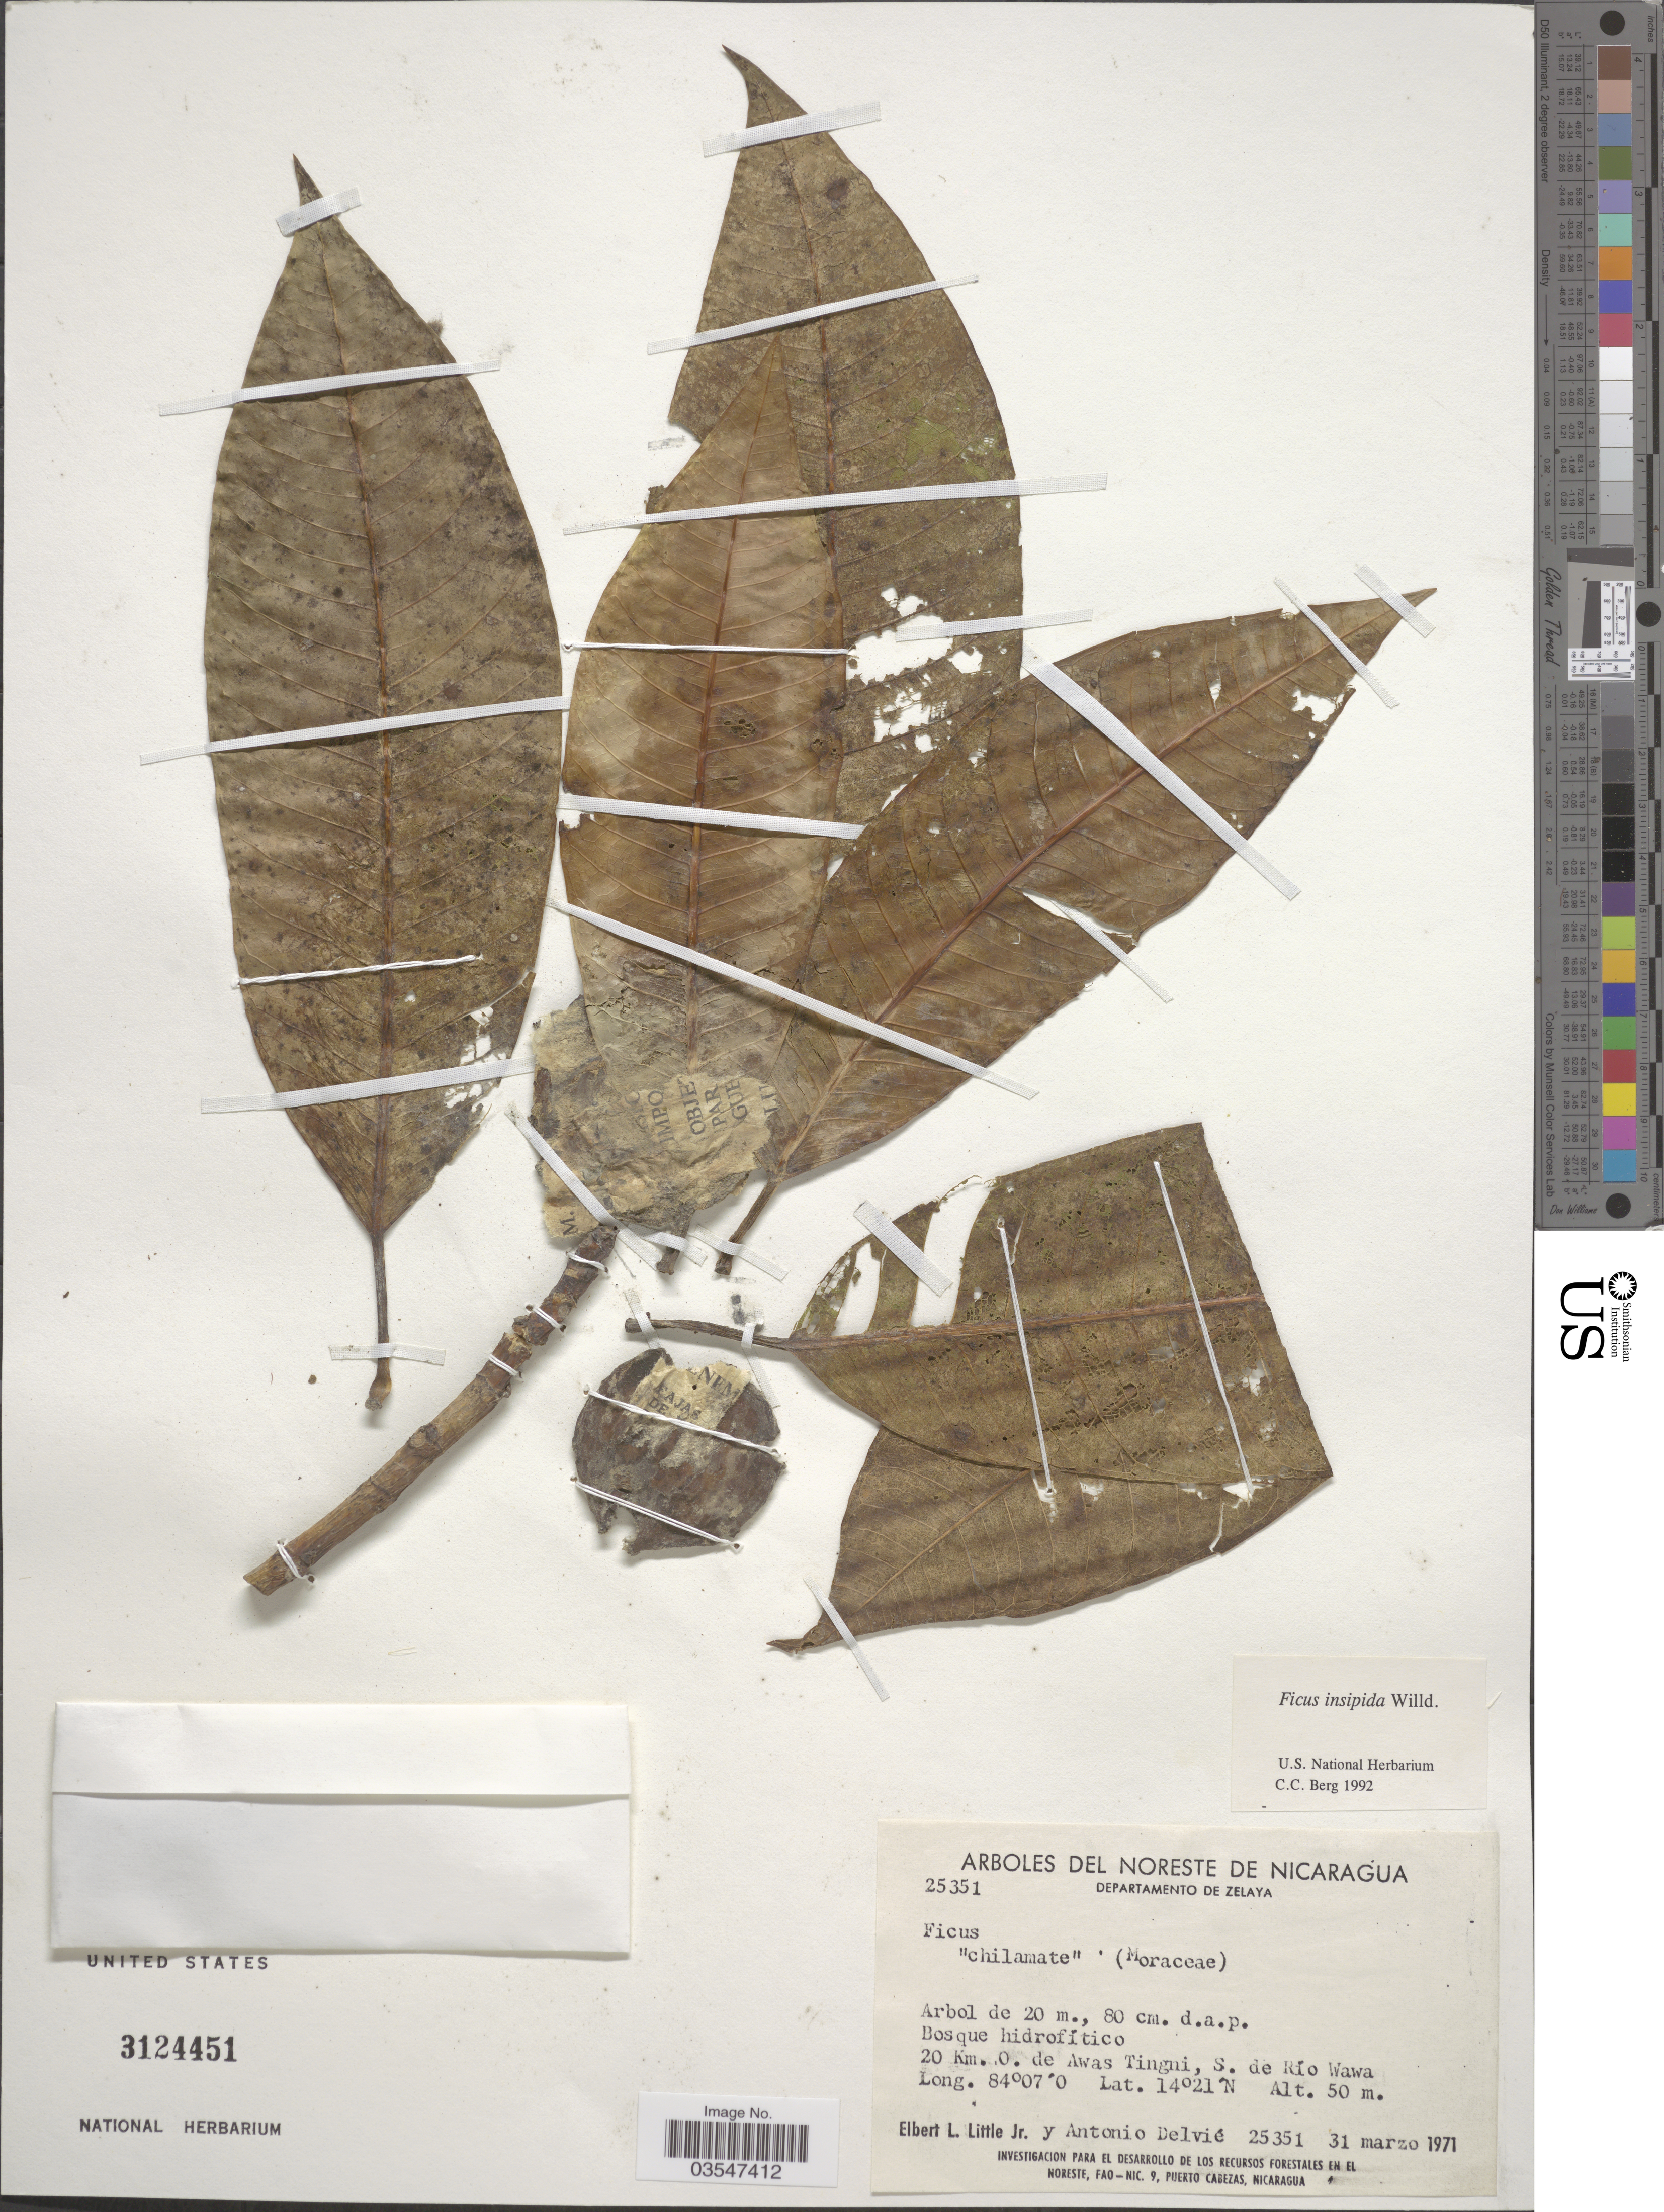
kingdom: Plantae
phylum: Tracheophyta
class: Magnoliopsida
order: Rosales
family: Moraceae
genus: Ficus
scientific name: Ficus insipida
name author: Willd.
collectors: E. L. Little & A. Delvie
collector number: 25351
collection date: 1971-03-31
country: Nicaragua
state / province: Atlántico Norte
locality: Noreste de Nicaragua. Departamento de Zelaya. 20 Km. O. de Awas Tingni, S. de Río Wawa.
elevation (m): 50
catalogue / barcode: US 3124451